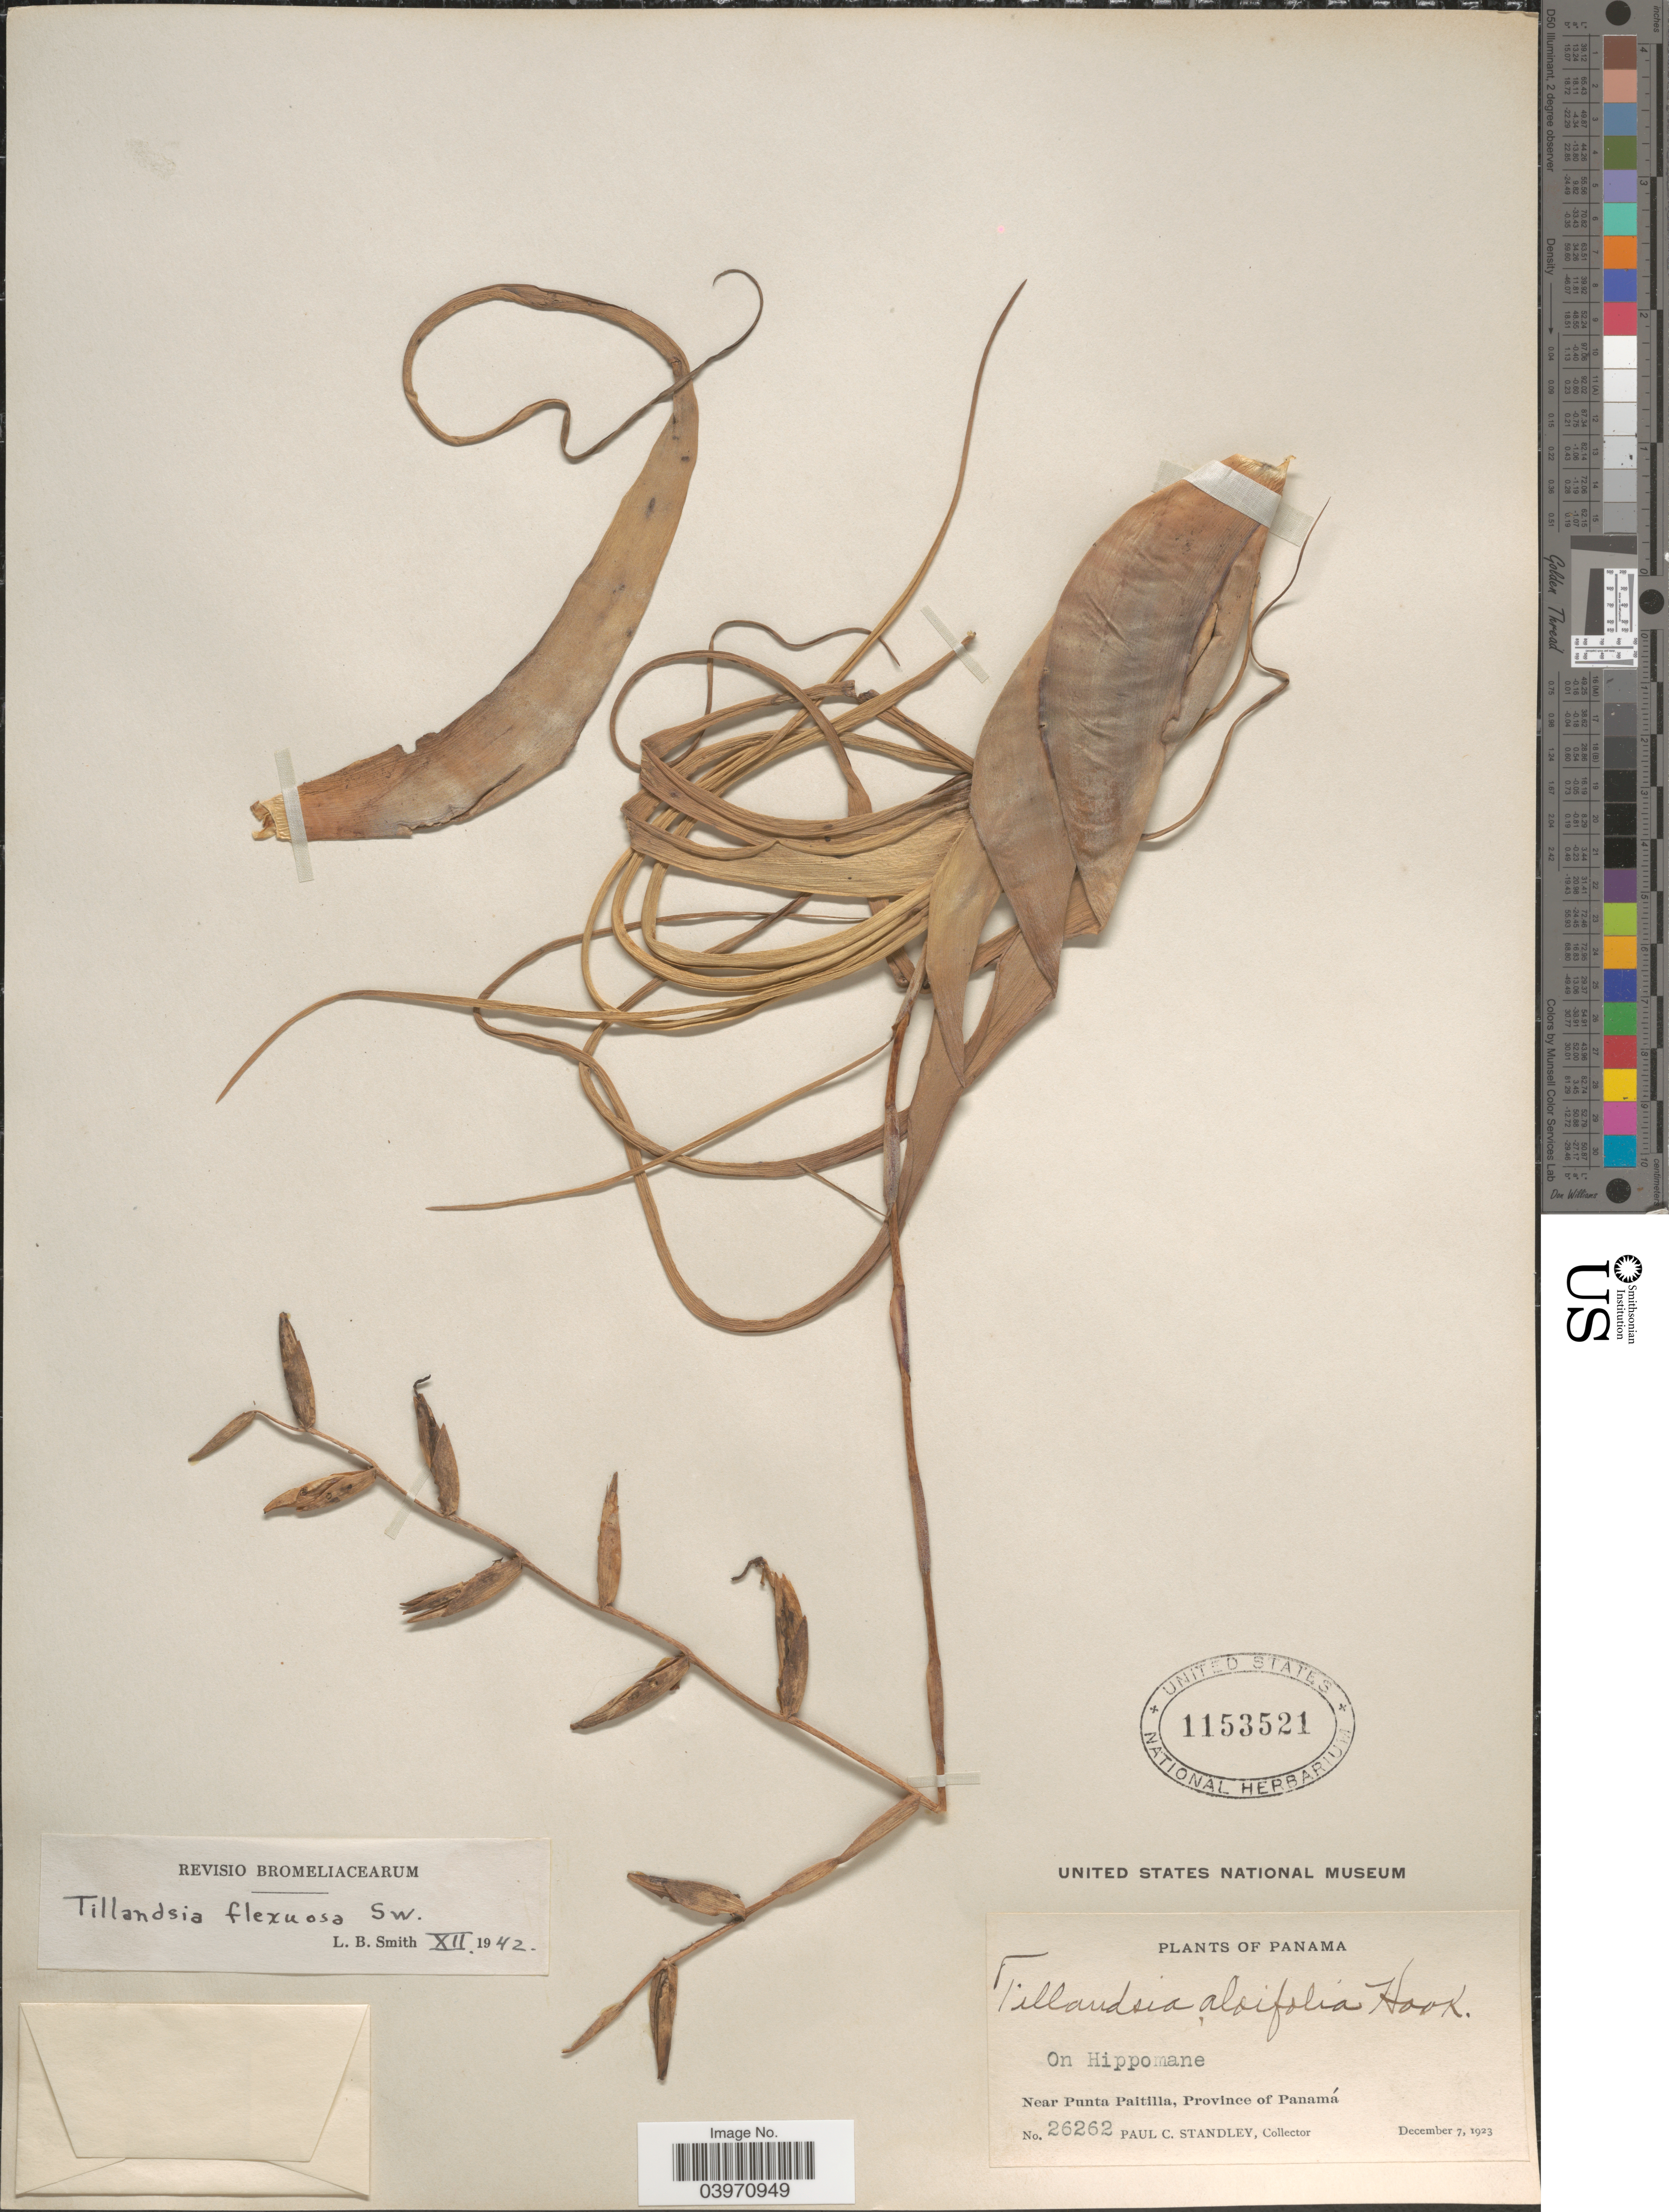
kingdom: Plantae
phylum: Tracheophyta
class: Liliopsida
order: Poales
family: Bromeliaceae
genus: Tillandsia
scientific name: Tillandsia flexuosa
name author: Sw.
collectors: P. C. Standley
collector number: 26262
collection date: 1923-12-07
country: Panama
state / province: Panamá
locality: Near Punta Paitilla.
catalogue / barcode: US 1153521